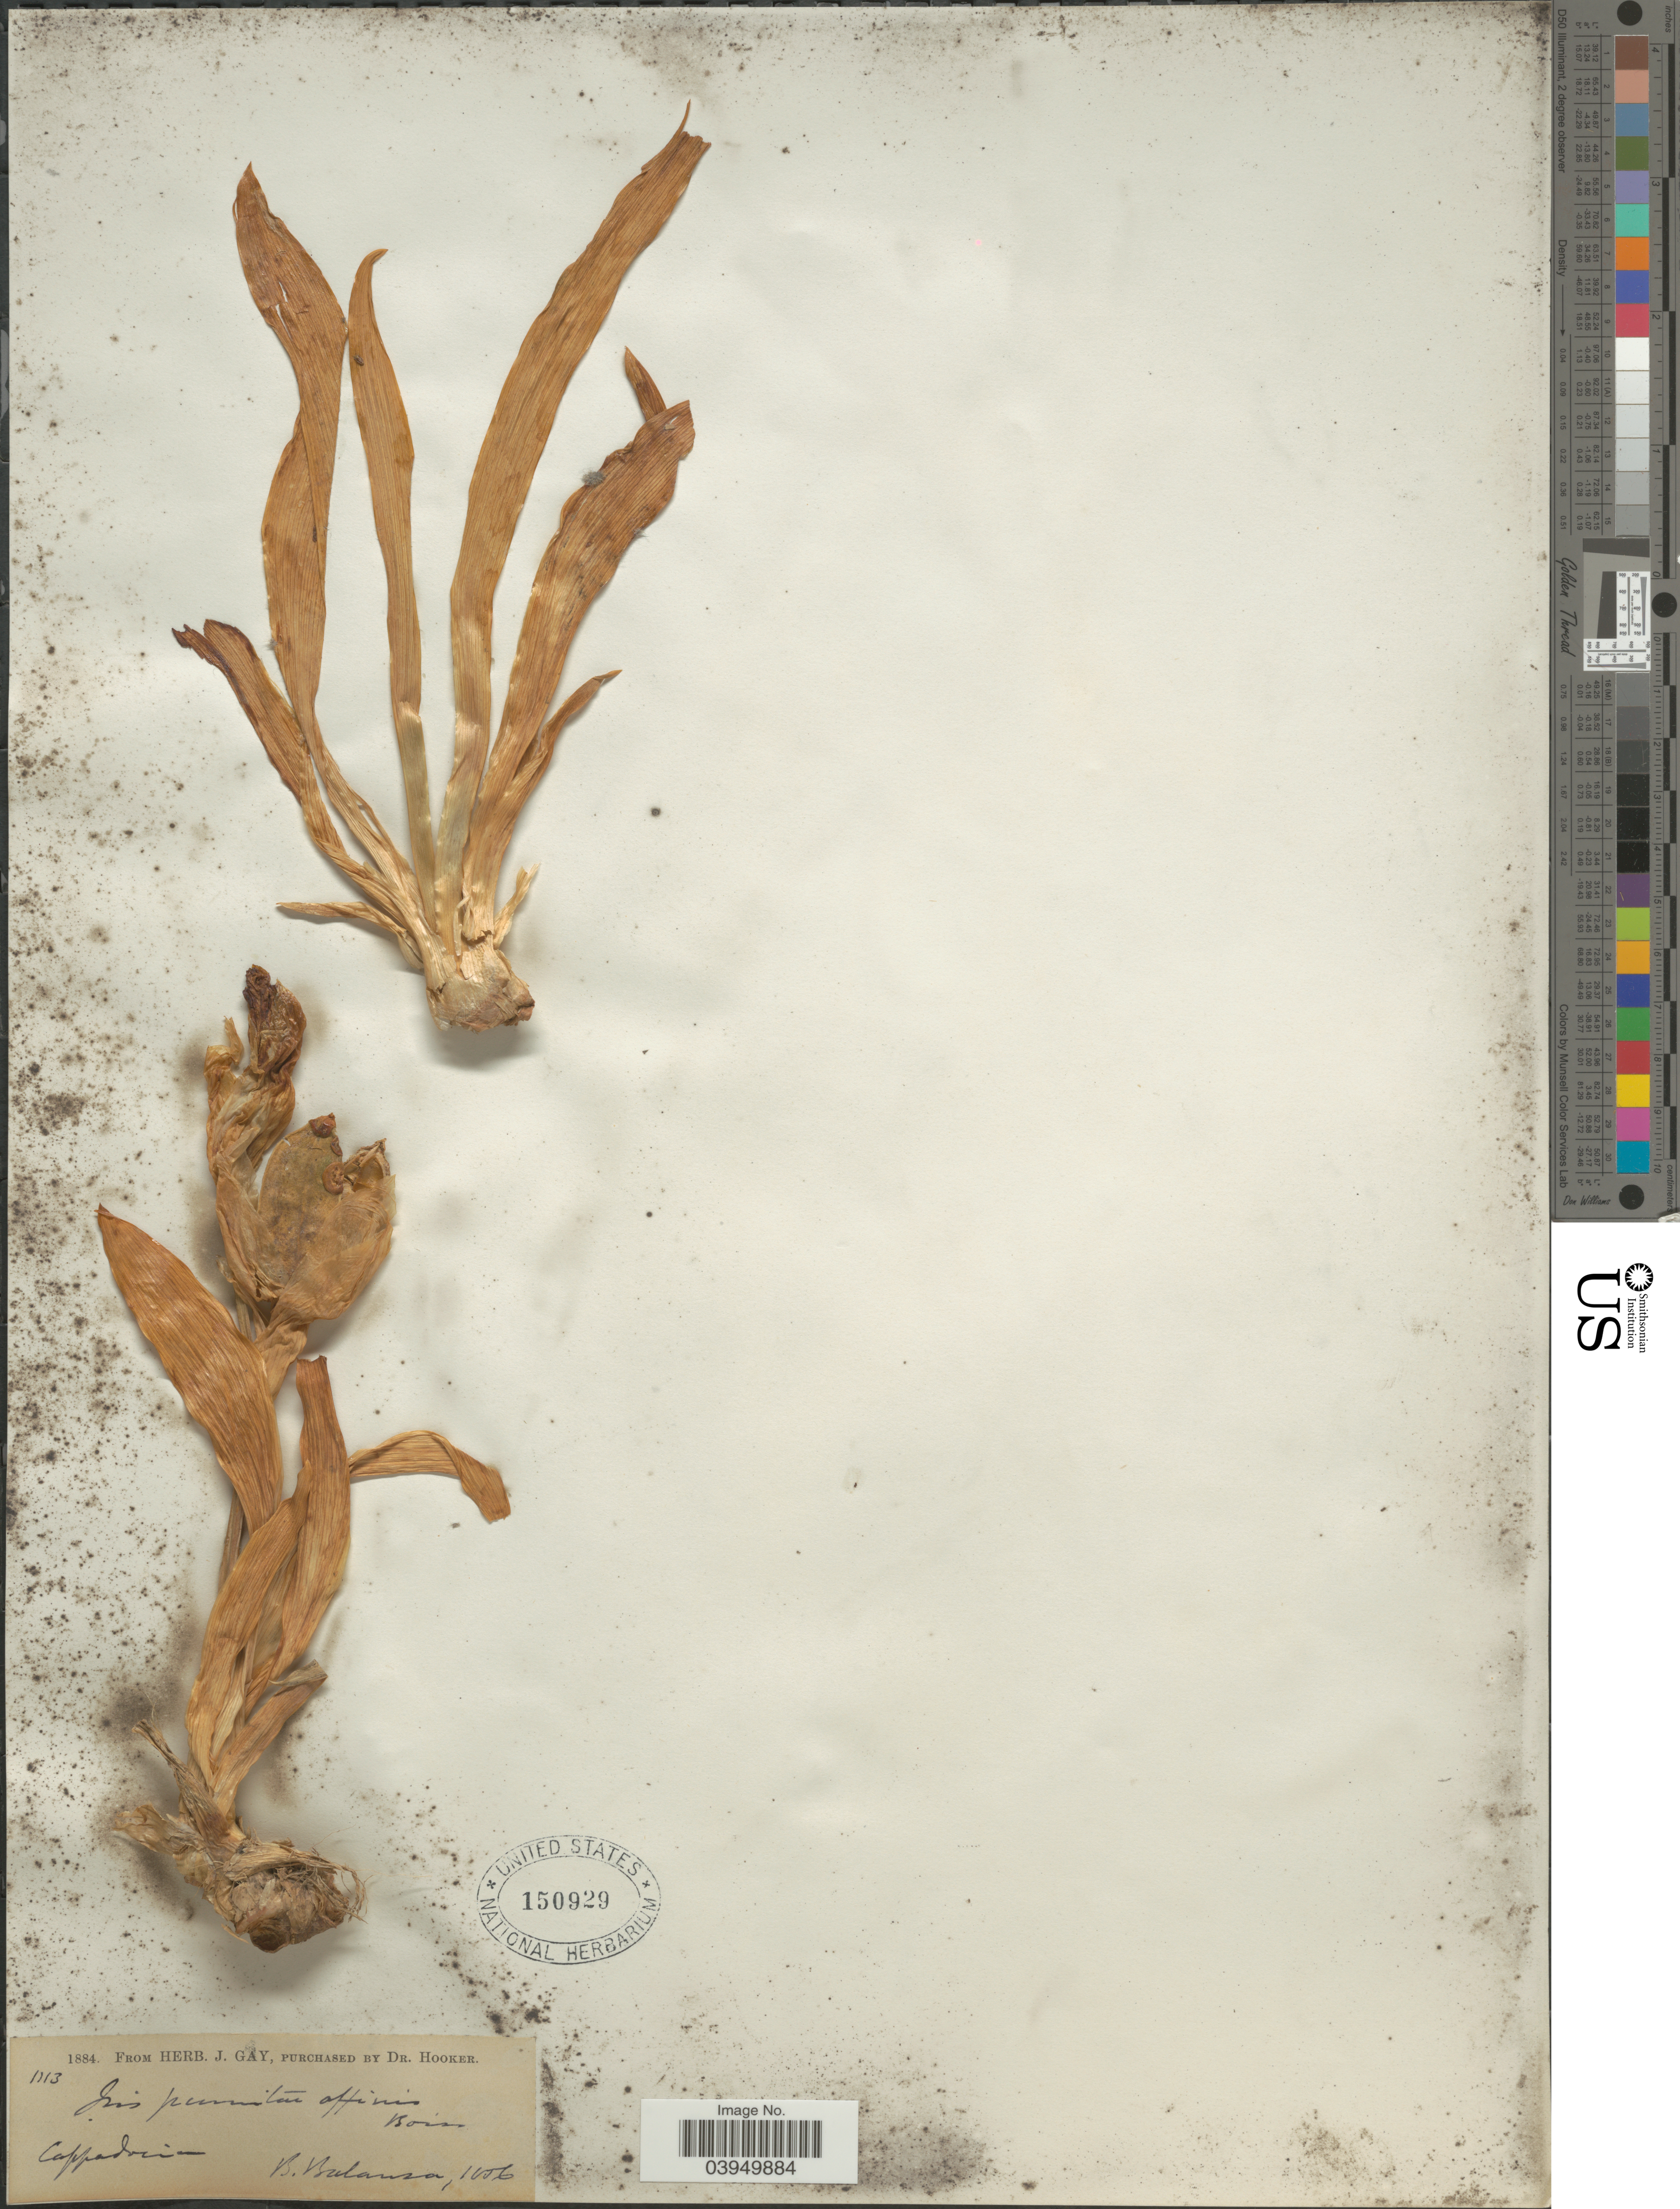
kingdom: Plantae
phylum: Tracheophyta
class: Liliopsida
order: Asparagales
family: Iridaceae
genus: Iris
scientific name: Iris pumila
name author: L.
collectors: B. Balansa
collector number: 1113*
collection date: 1856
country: Turkey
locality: Cappadocia.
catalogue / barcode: US 150929